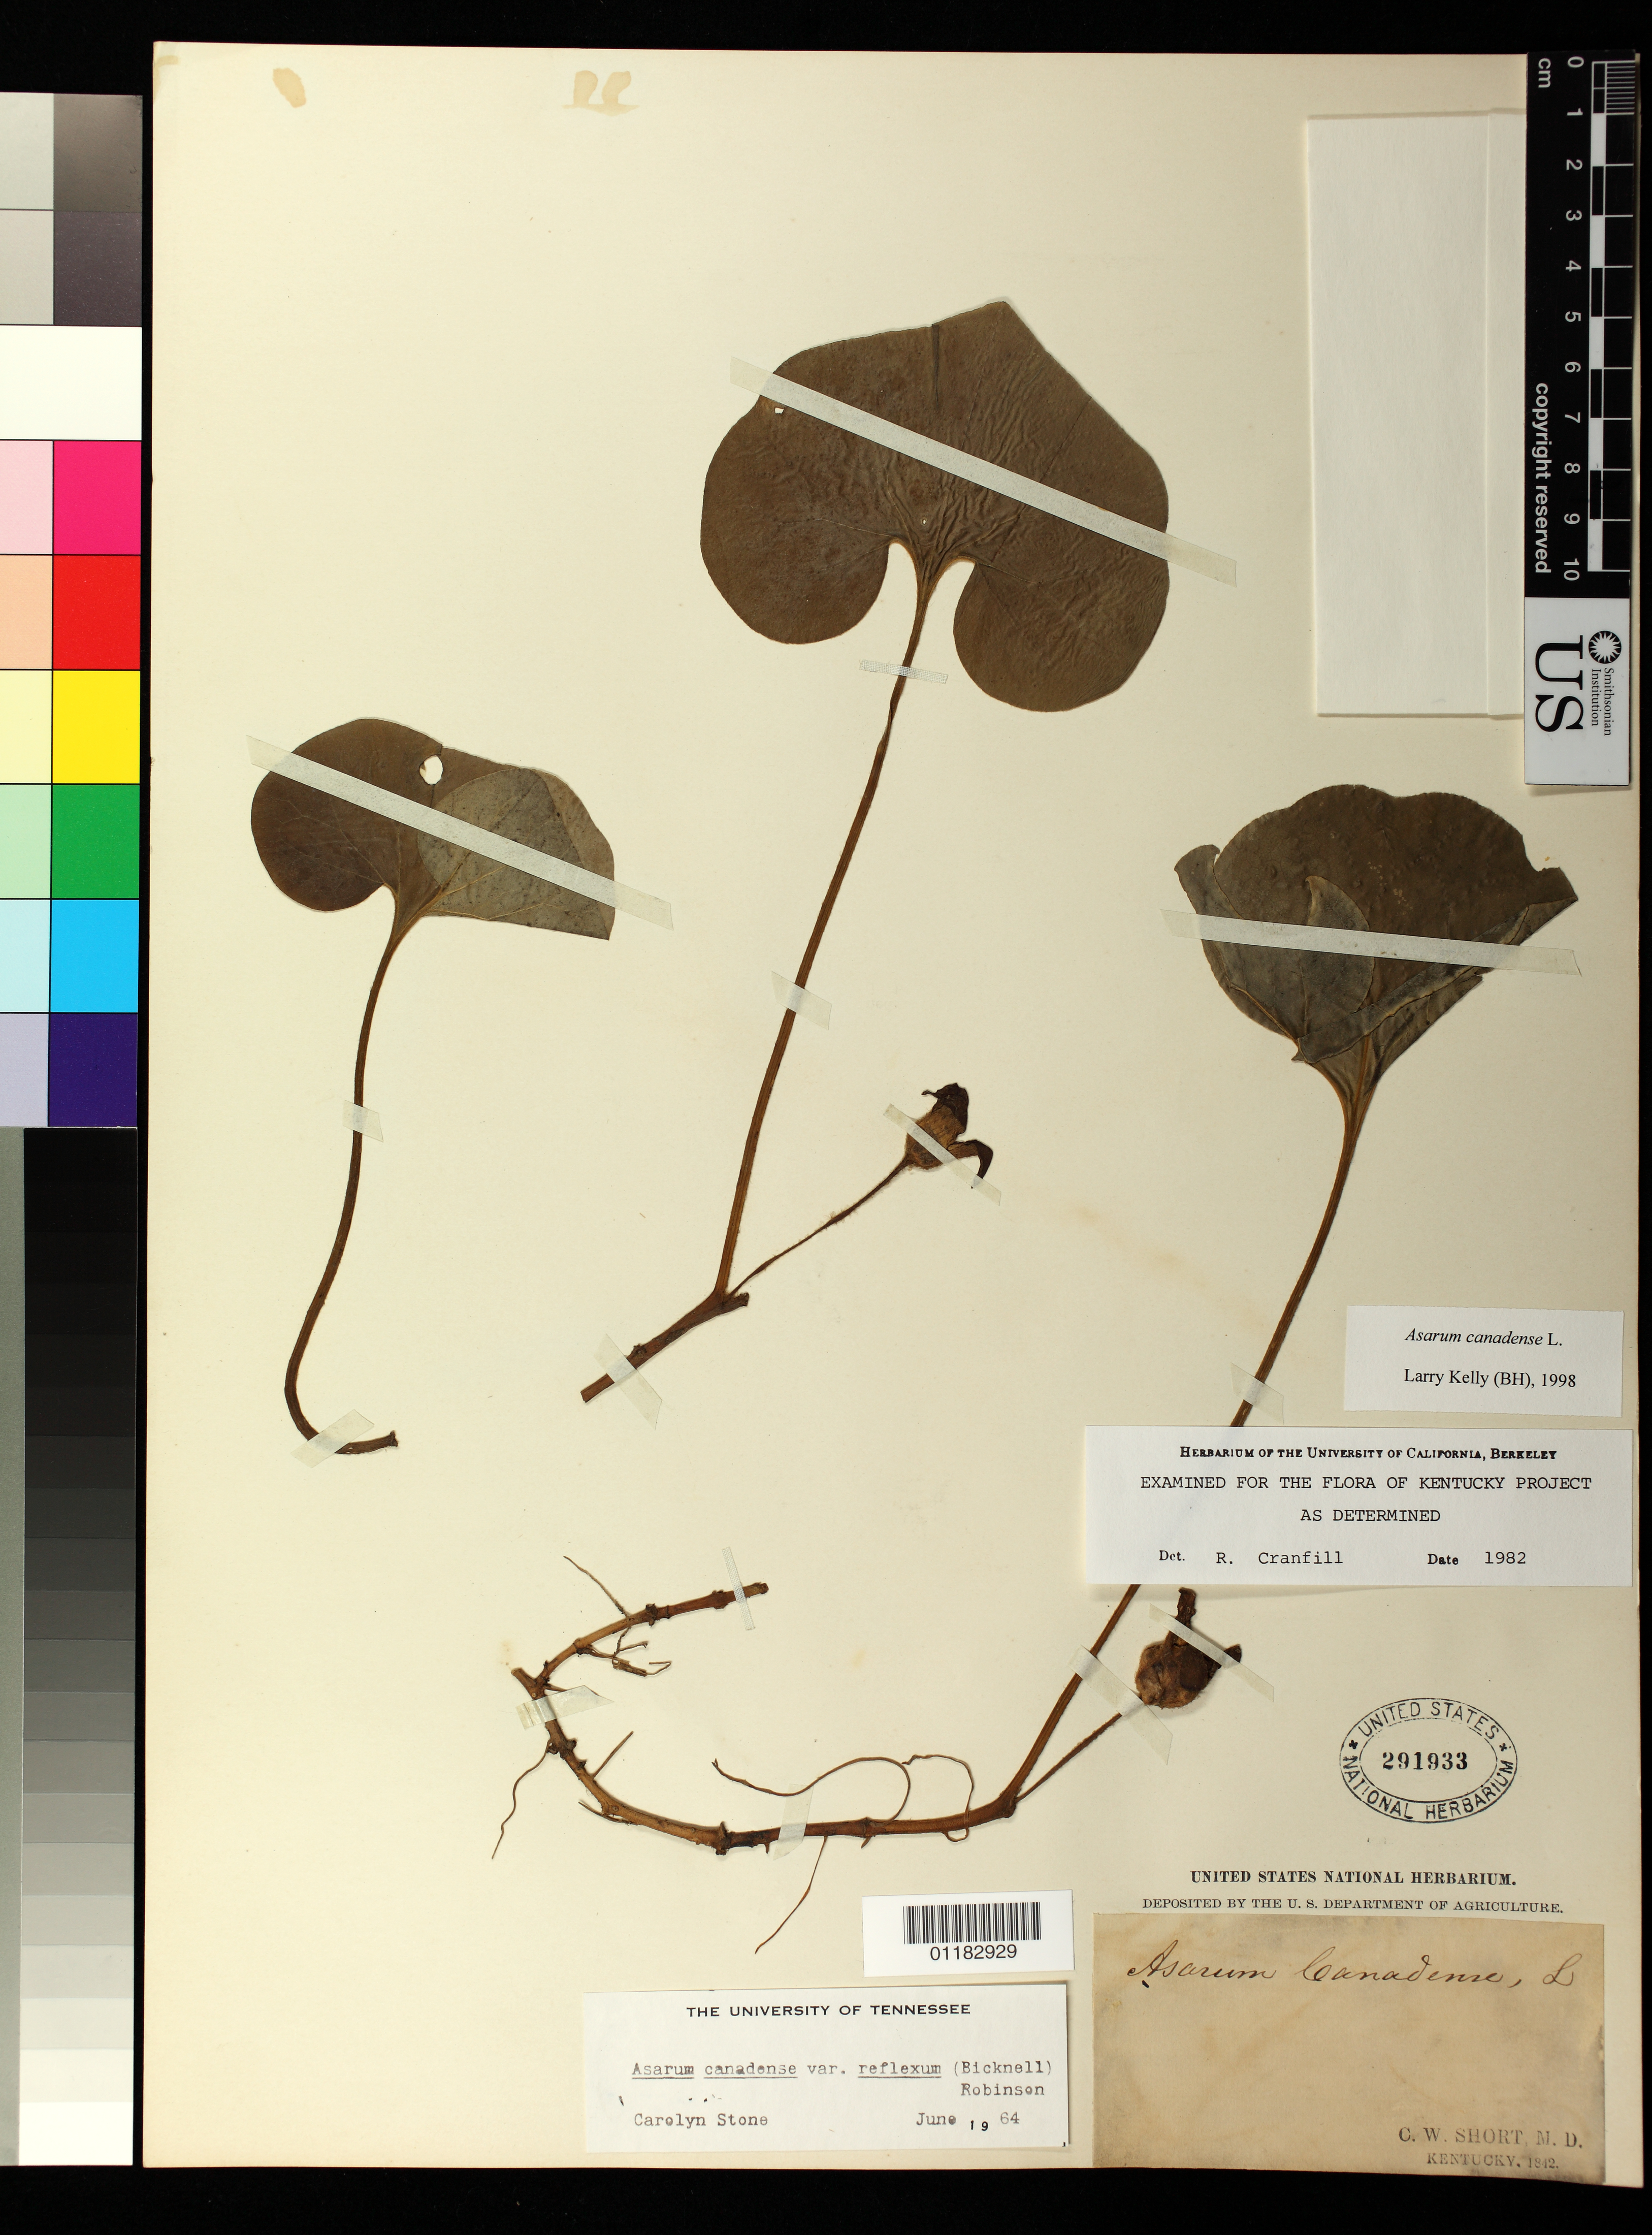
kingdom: Plantae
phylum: Tracheophyta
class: Magnoliopsida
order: Piperales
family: Aristolochiaceae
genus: Asarum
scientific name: Asarum canadense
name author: L.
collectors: C. W. Short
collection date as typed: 1842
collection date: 1842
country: United States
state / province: Kentucky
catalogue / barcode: US 291933